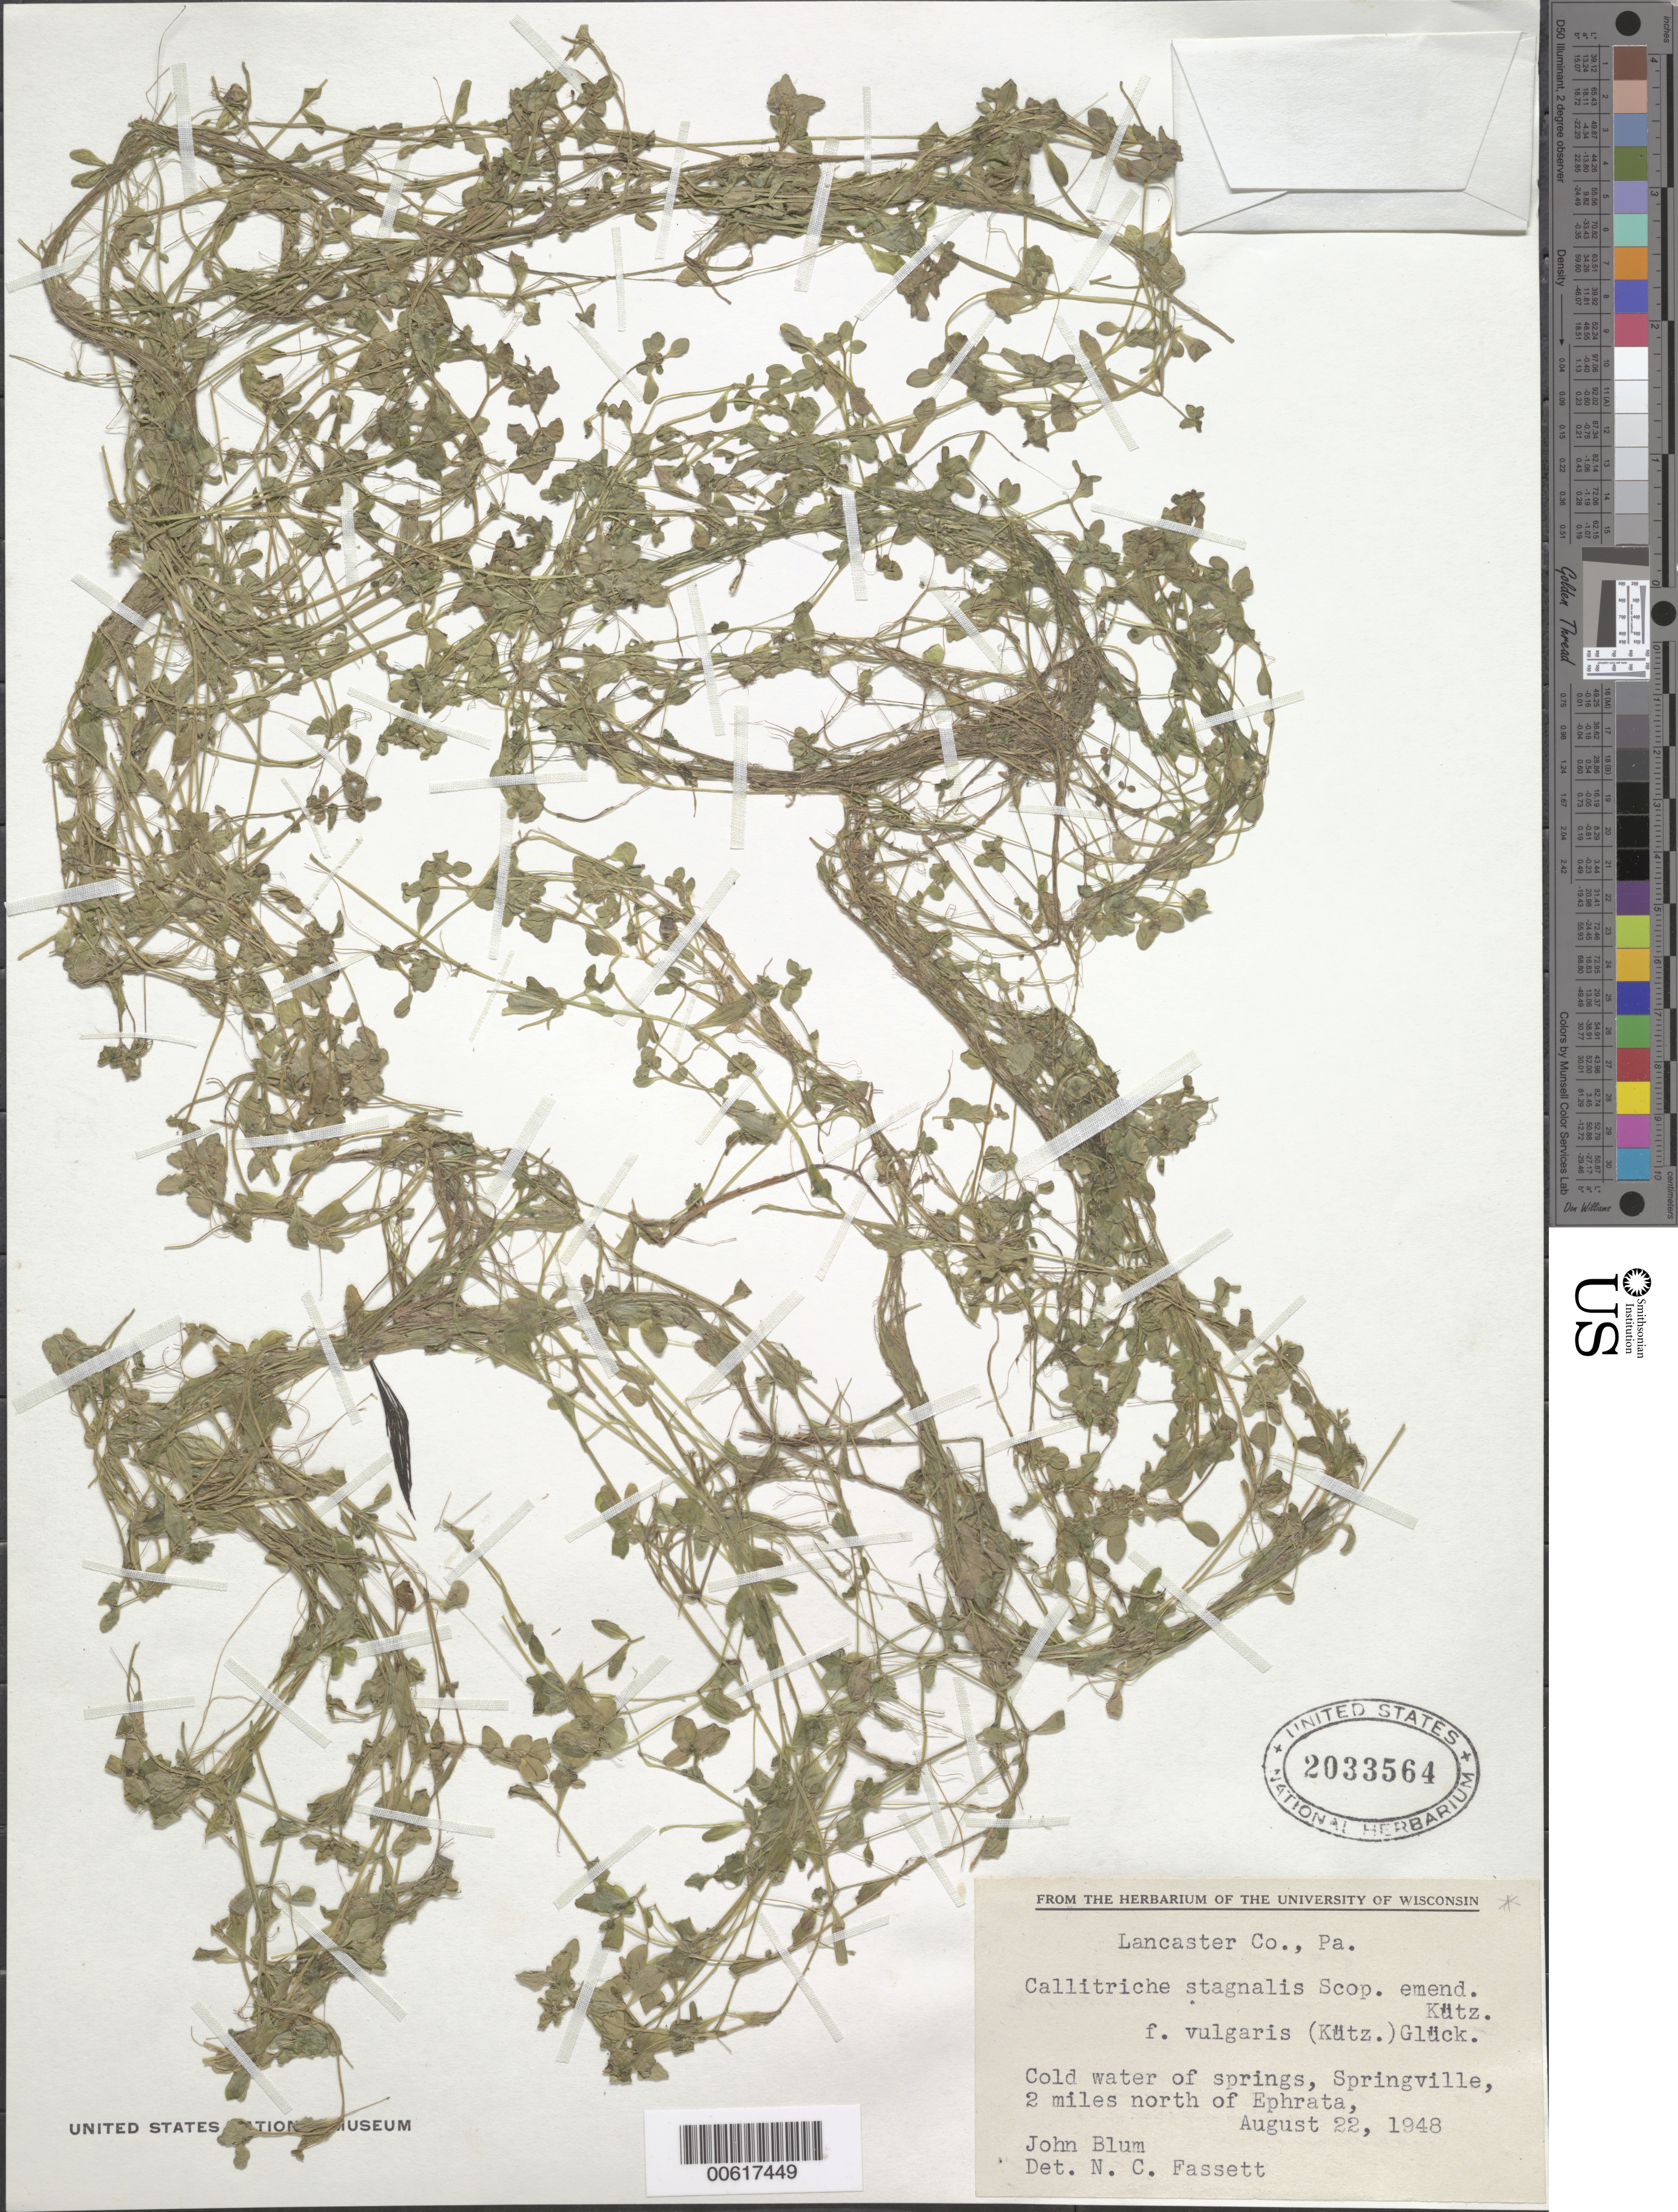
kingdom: Plantae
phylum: Tracheophyta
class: Magnoliopsida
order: Lamiales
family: Plantaginaceae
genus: Callitriche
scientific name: Callitriche stagnalis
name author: Scop.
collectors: J. Blum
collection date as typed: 22 Aug 1948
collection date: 1948-08-22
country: United States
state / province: Pennsylvania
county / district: Lancaster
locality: Springville, N or Ephrata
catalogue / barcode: US 2033564